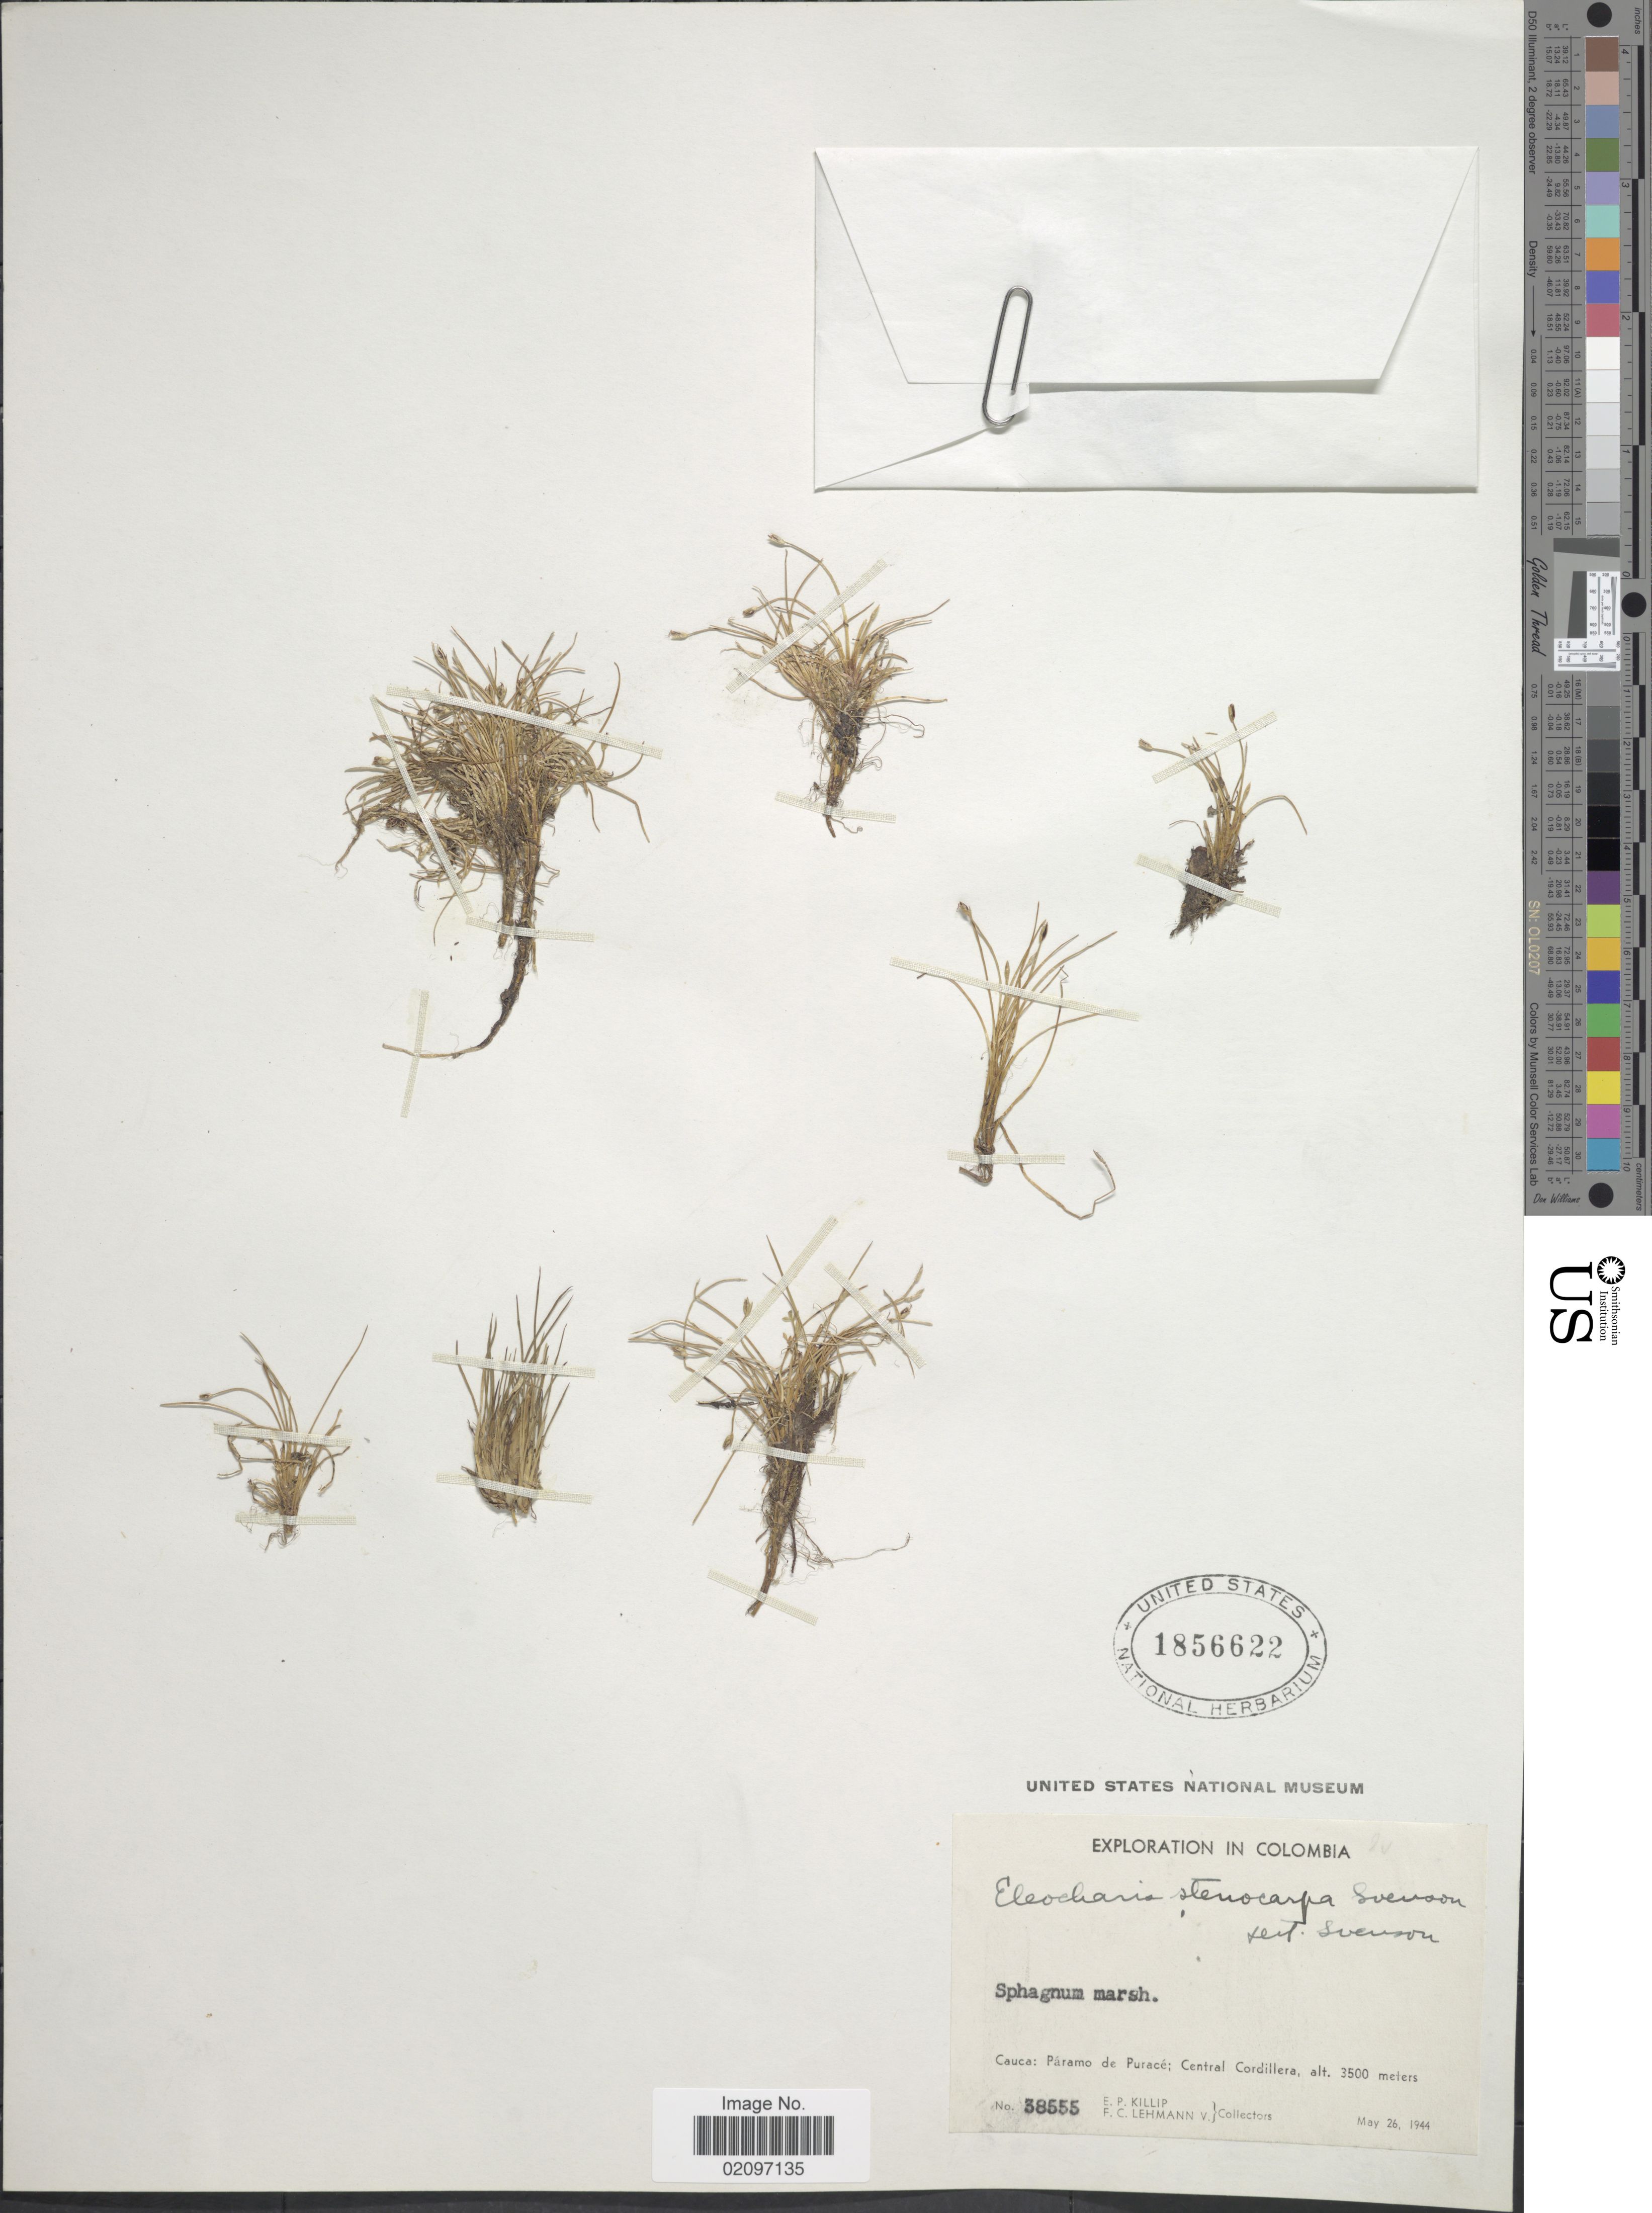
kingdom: Plantae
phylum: Tracheophyta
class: Liliopsida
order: Poales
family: Cyperaceae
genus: Eleocharis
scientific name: Eleocharis stenocarpa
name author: Svenson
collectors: E. P. Killip & F. Lehmann v.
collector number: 38555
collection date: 1944-05-26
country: Colombia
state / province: Cauca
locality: Cauca: Paramo de Purace: Central Cordillera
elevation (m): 3500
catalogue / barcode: US 1856622